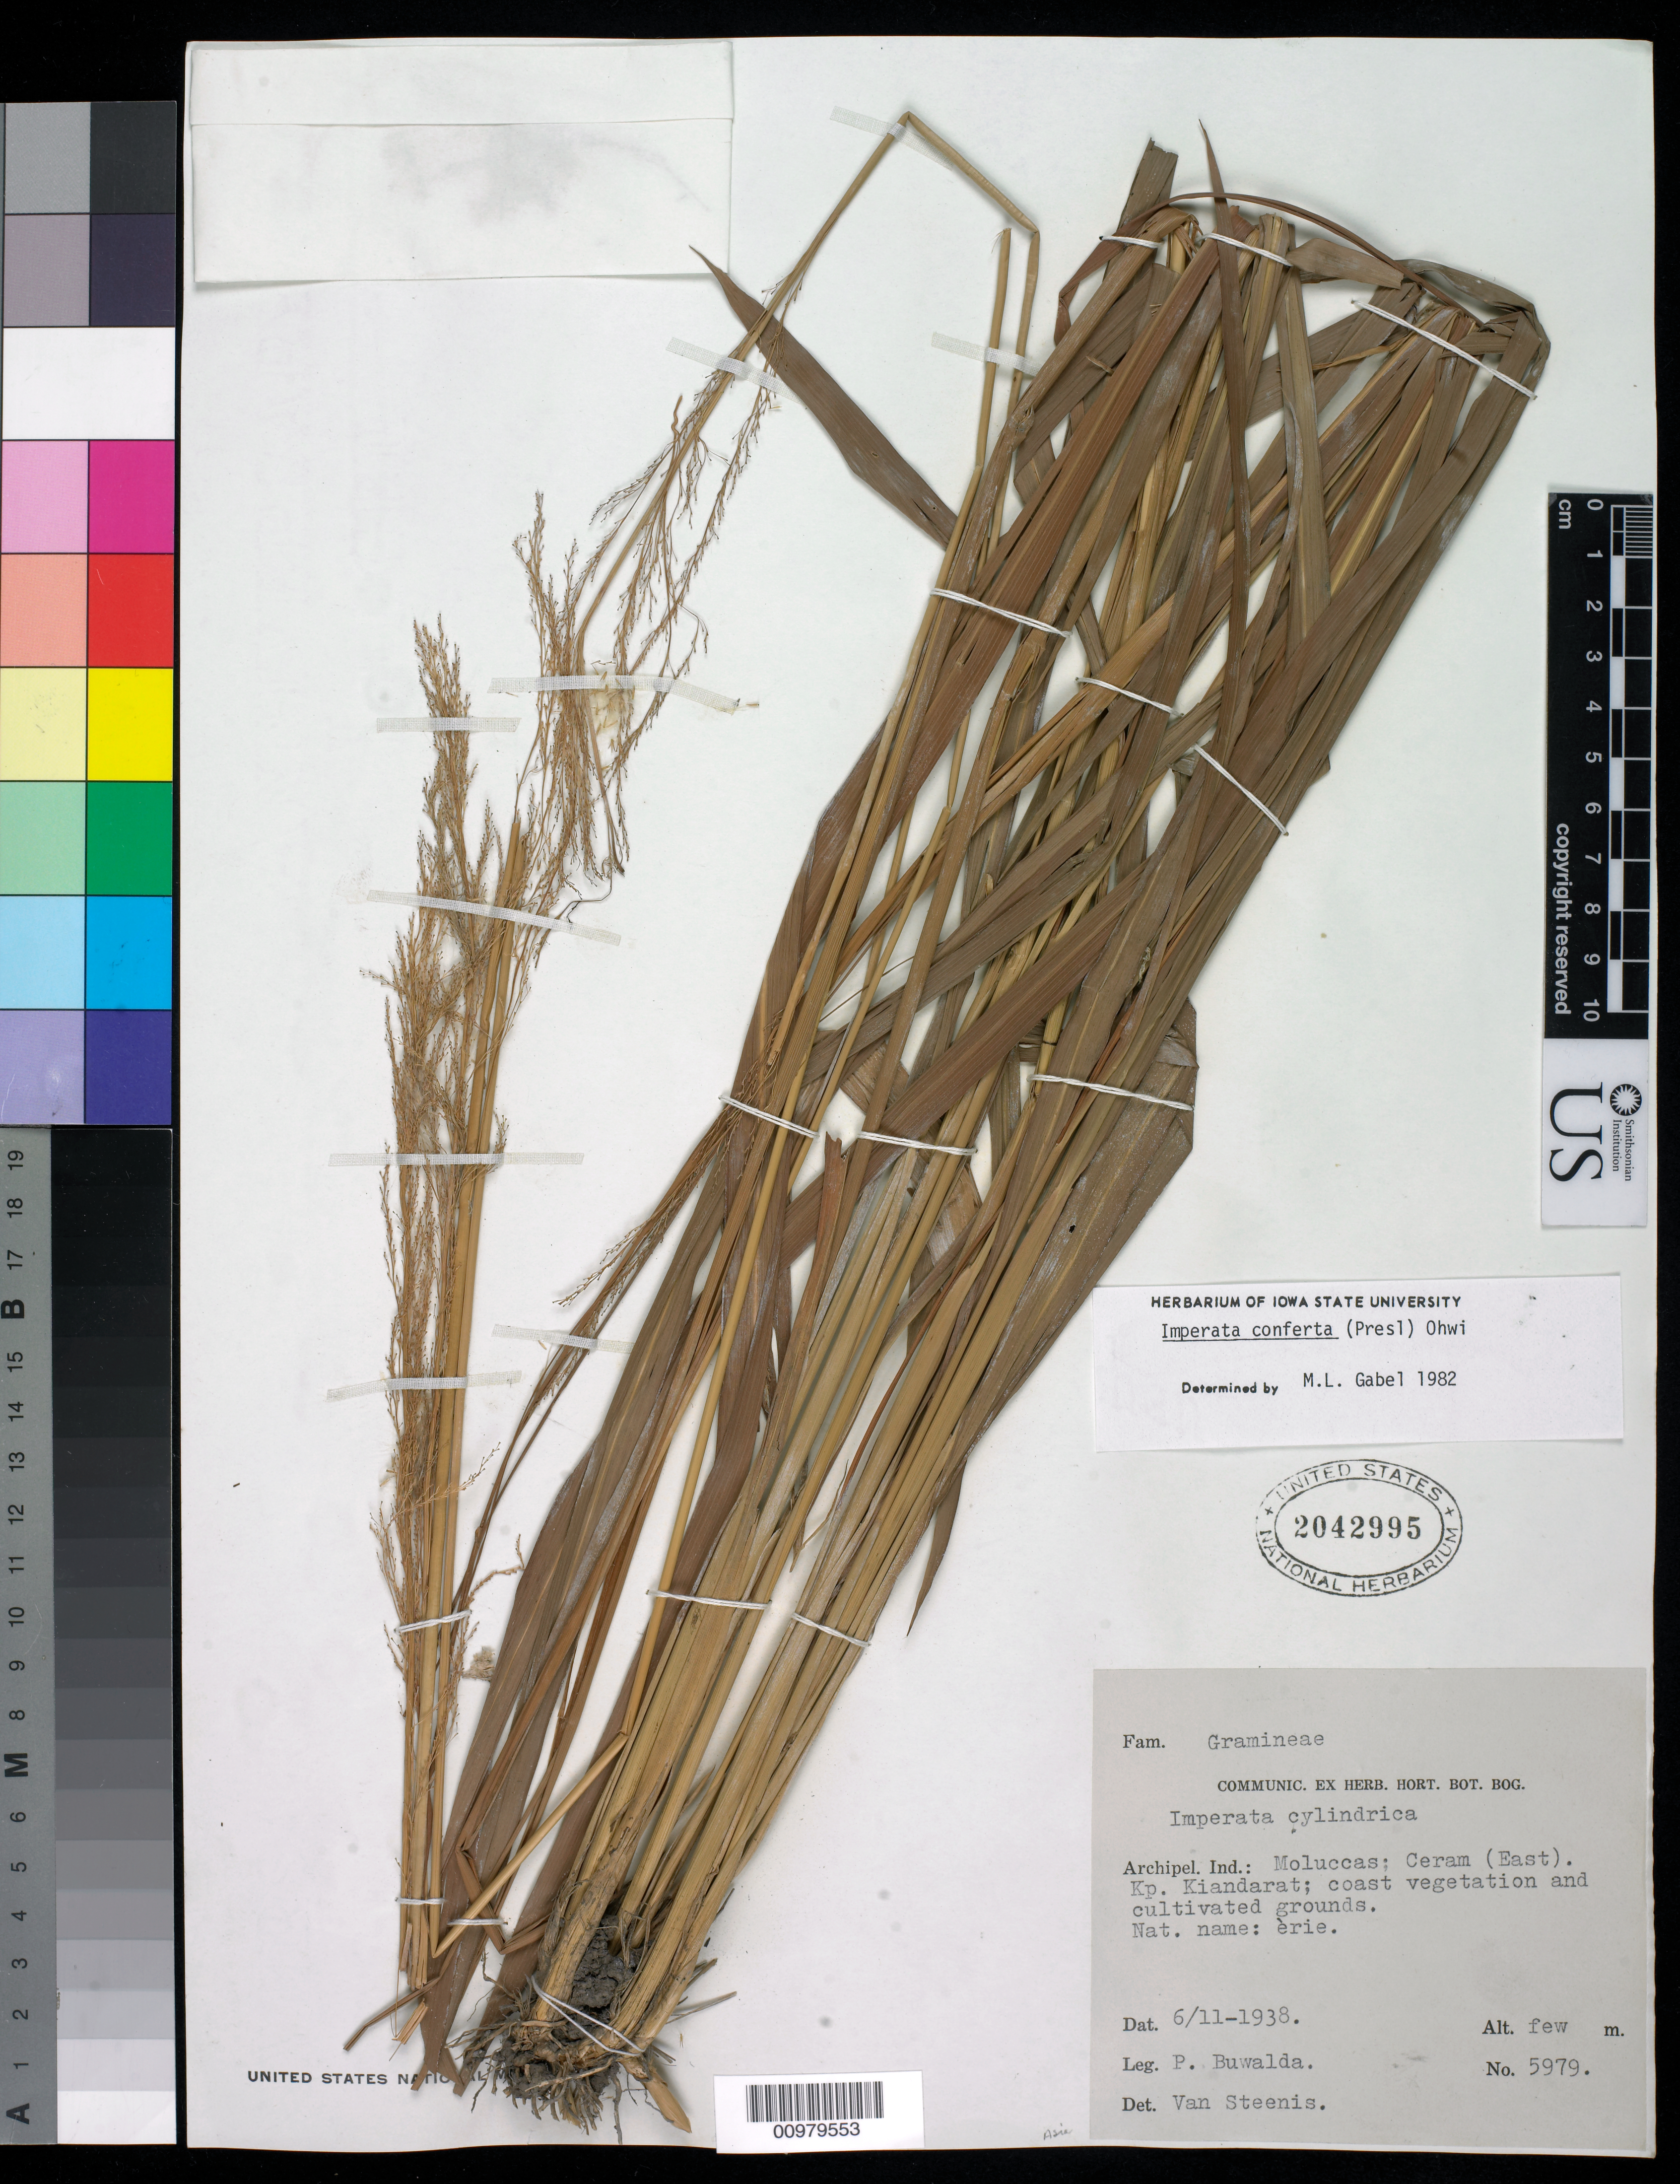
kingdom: Plantae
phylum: Tracheophyta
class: Liliopsida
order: Poales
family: Poaceae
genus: Imperata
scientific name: Imperata conferta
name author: (J. Presl) Ohwi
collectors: P. Buwalda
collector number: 5979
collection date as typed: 11 Jun 1938 or 06 Nov 1938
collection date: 1938-06-11 or 1938-11-06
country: Indonesia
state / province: Maluku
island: Ceram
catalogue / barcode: US 2042995